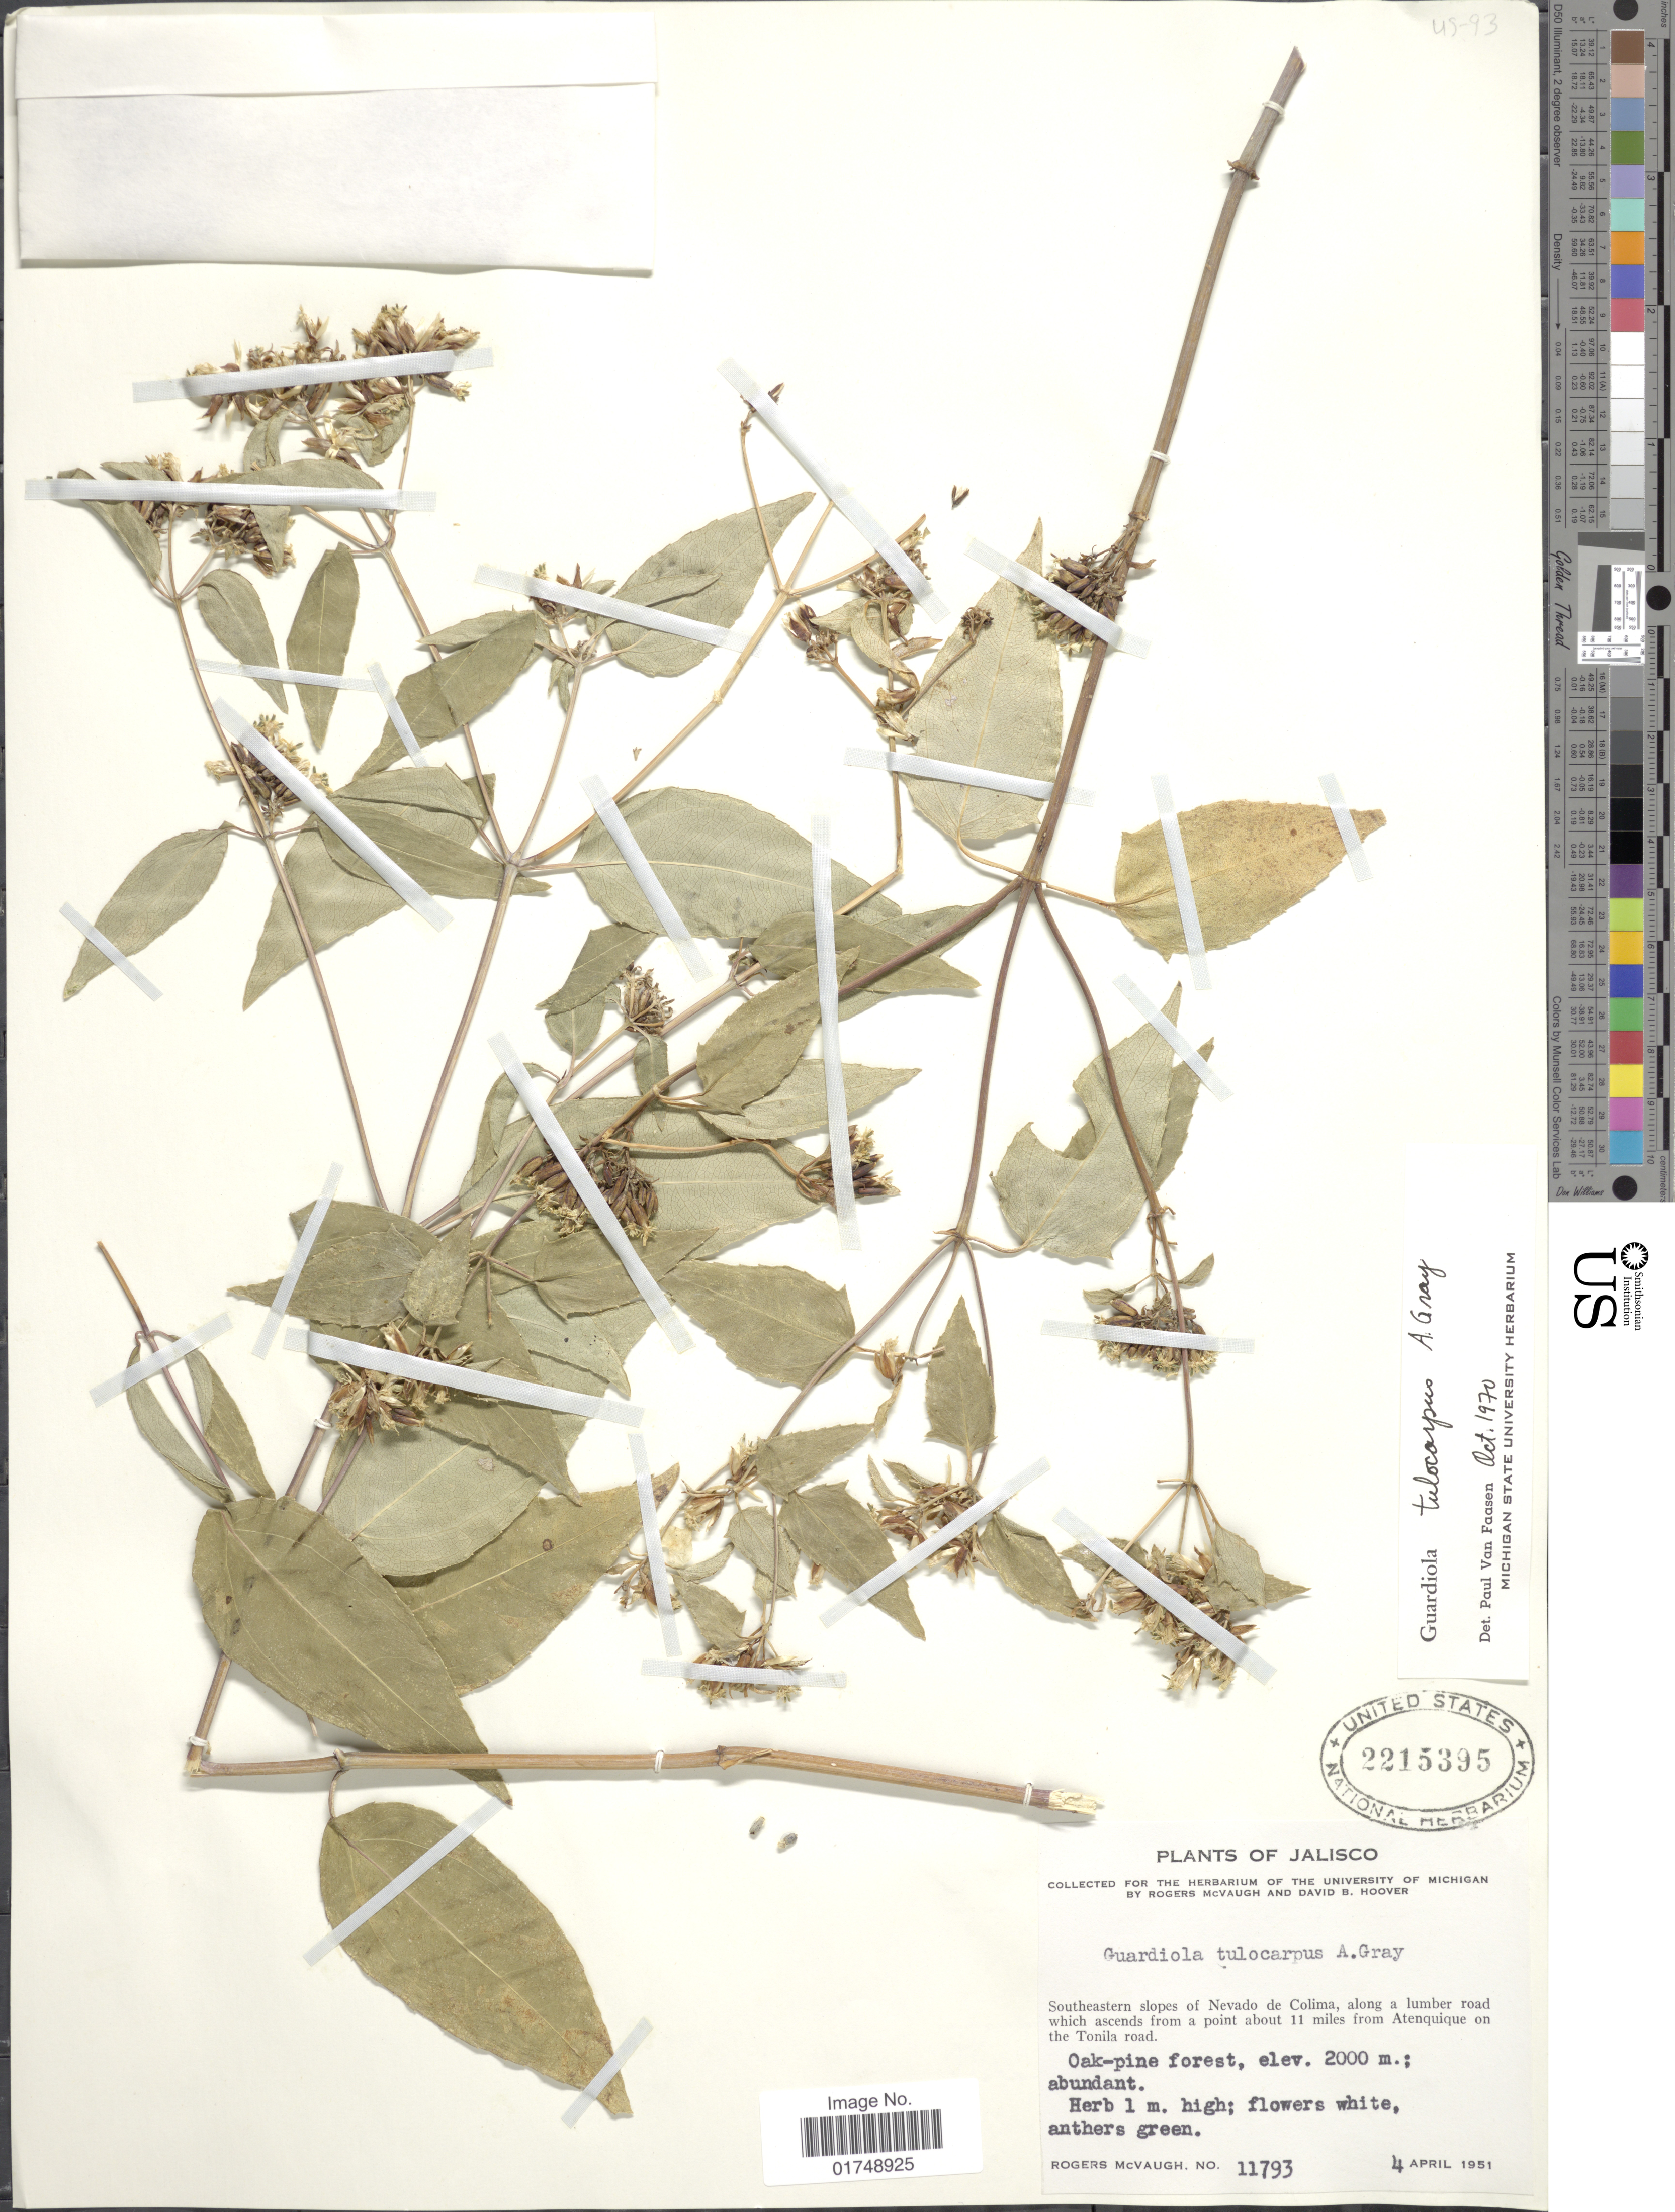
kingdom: Plantae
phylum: Tracheophyta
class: Magnoliopsida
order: Asterales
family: Asteraceae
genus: Guardiola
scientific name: Guardiola tulocarpus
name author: A. Gray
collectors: R. McVaugh & D. B. Hoover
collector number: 11793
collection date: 1951-04-04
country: Mexico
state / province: Jalisco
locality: Southeastern slopes of Nevado de Colima, along a lumber road which ascends from a point about 11 miles from Atenquiqui on the Tonila road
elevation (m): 2000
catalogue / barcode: US 2215395